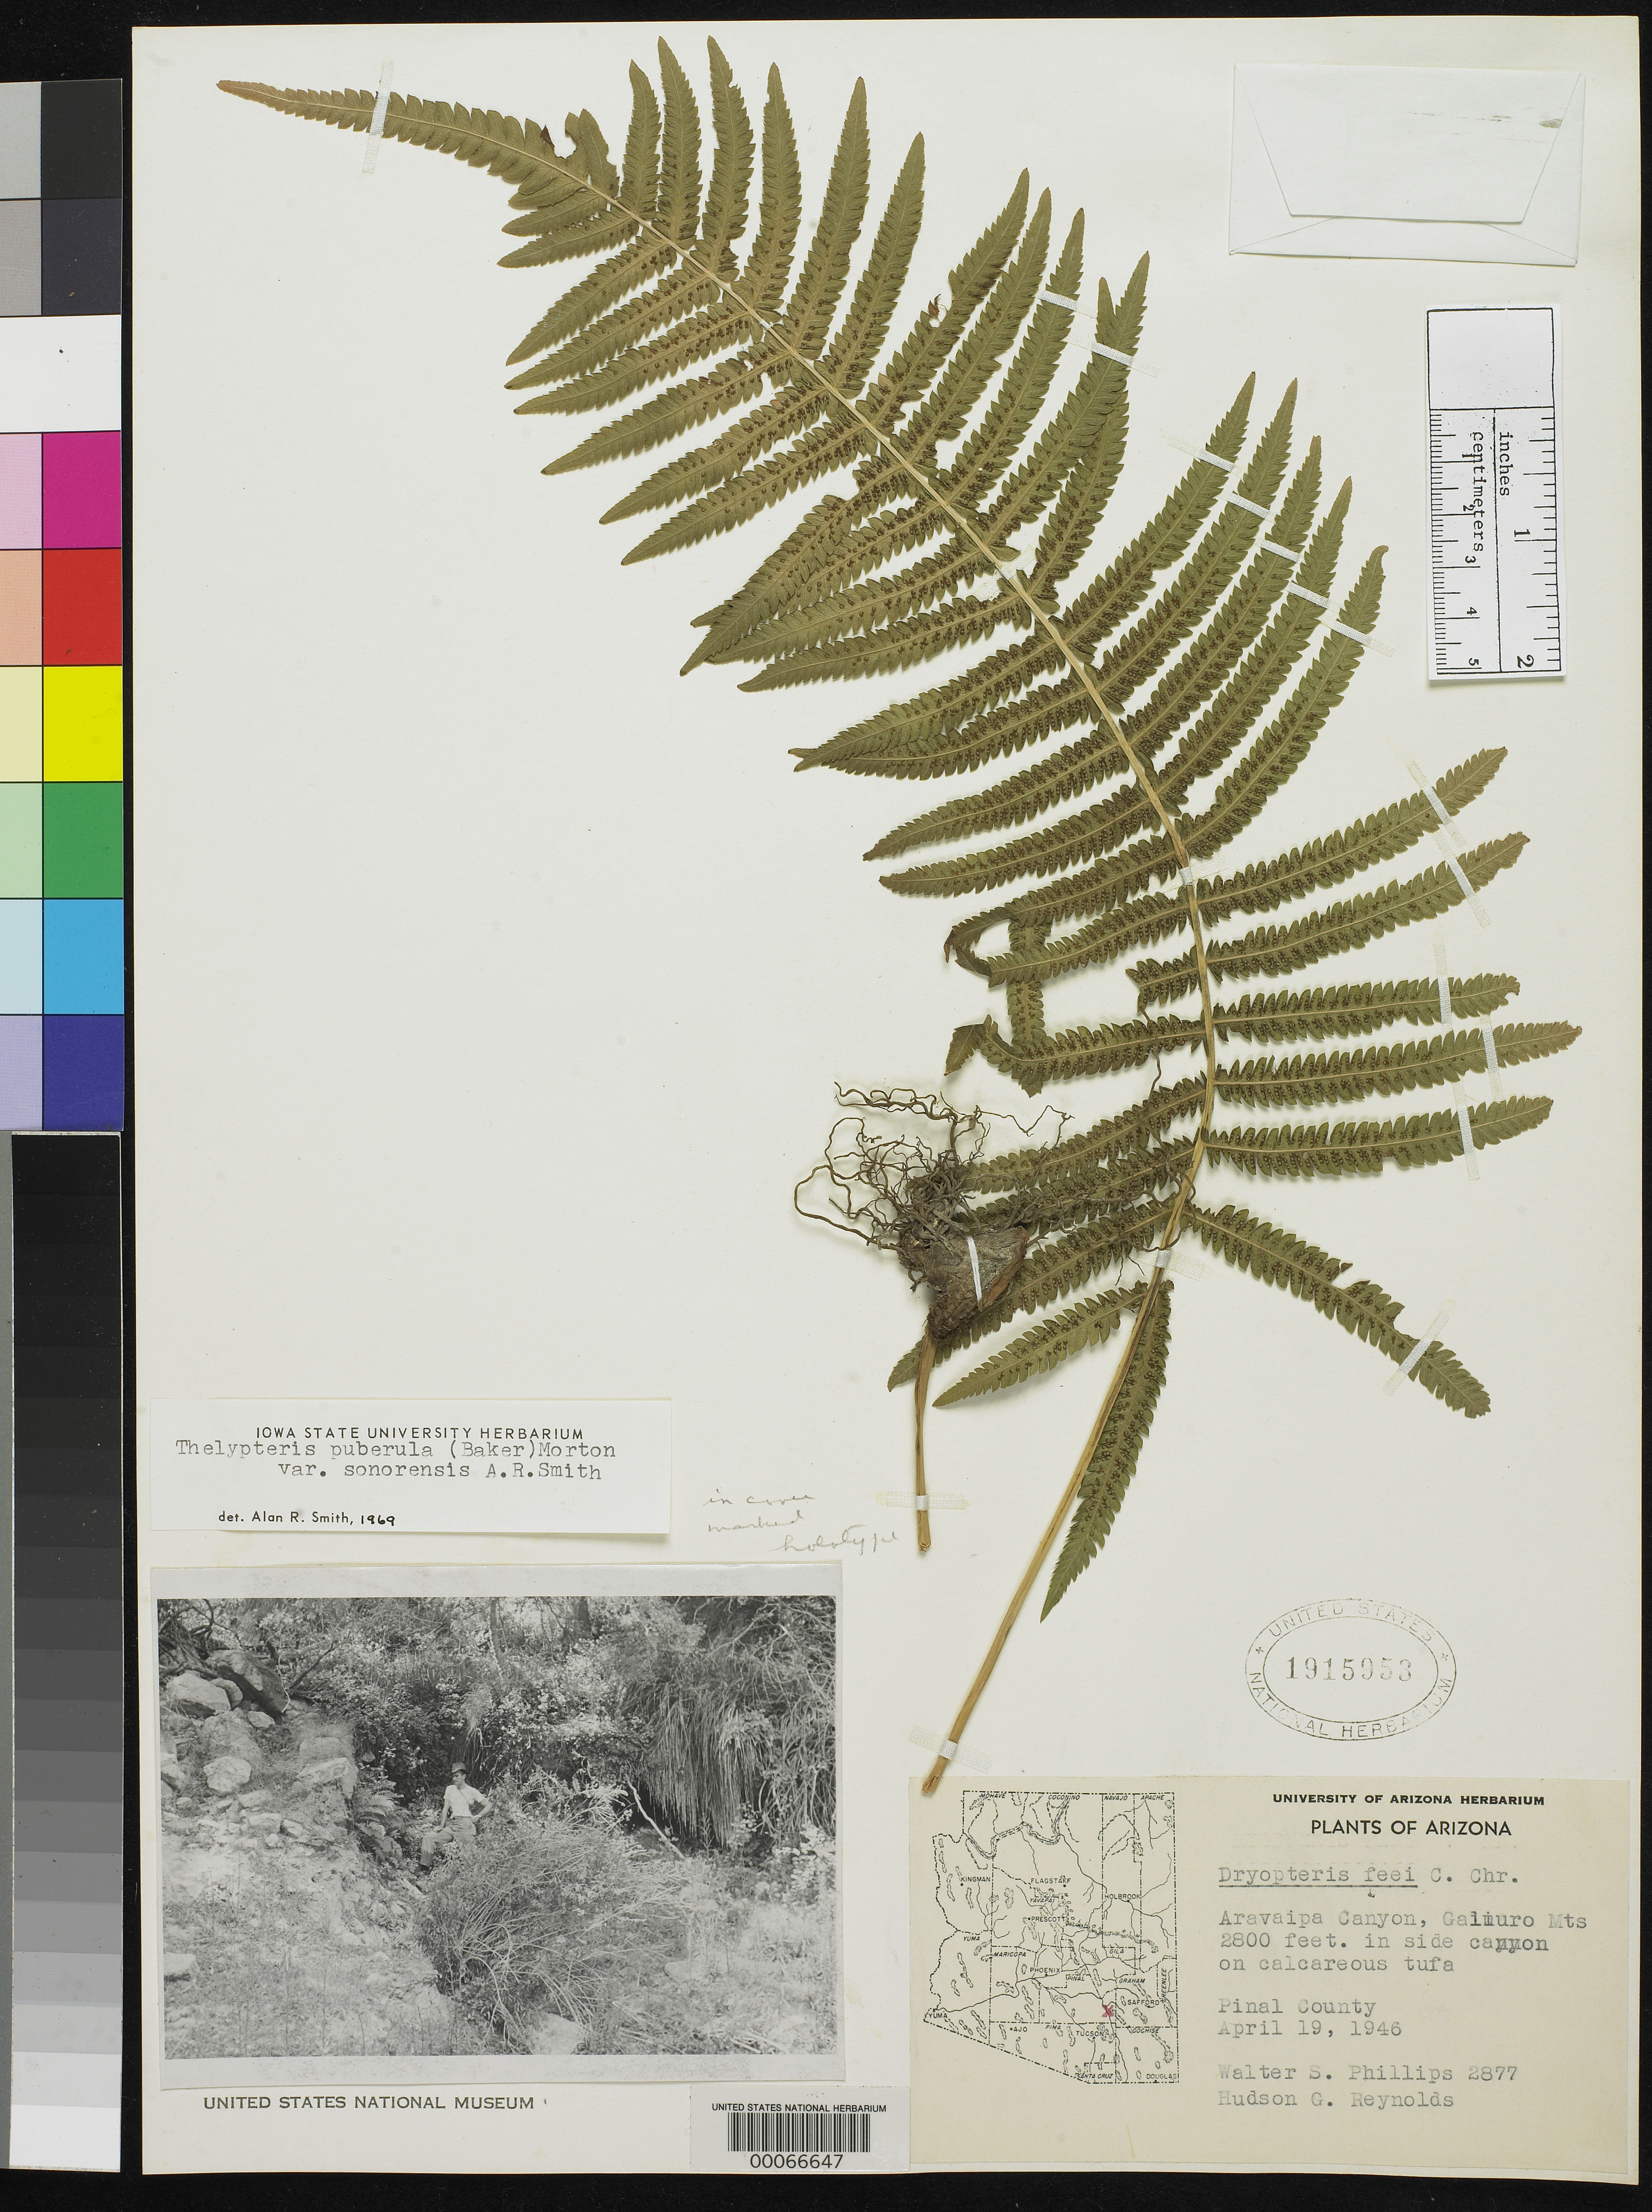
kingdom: Plantae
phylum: Tracheophyta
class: Polypodiopsida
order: Polypodiales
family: Thelypteridaceae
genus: Thelypteris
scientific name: Thelypteris puberula var. sonorensis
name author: A.R. Sm.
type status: Isotype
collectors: -- Phillips & -. Reynolds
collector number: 2877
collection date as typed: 10 Apr 1946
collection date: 1946-04-10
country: United States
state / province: Arizona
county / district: Pinal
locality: Guliuro Mts., Aravaipa Canyon.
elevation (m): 853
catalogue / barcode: US 1915953